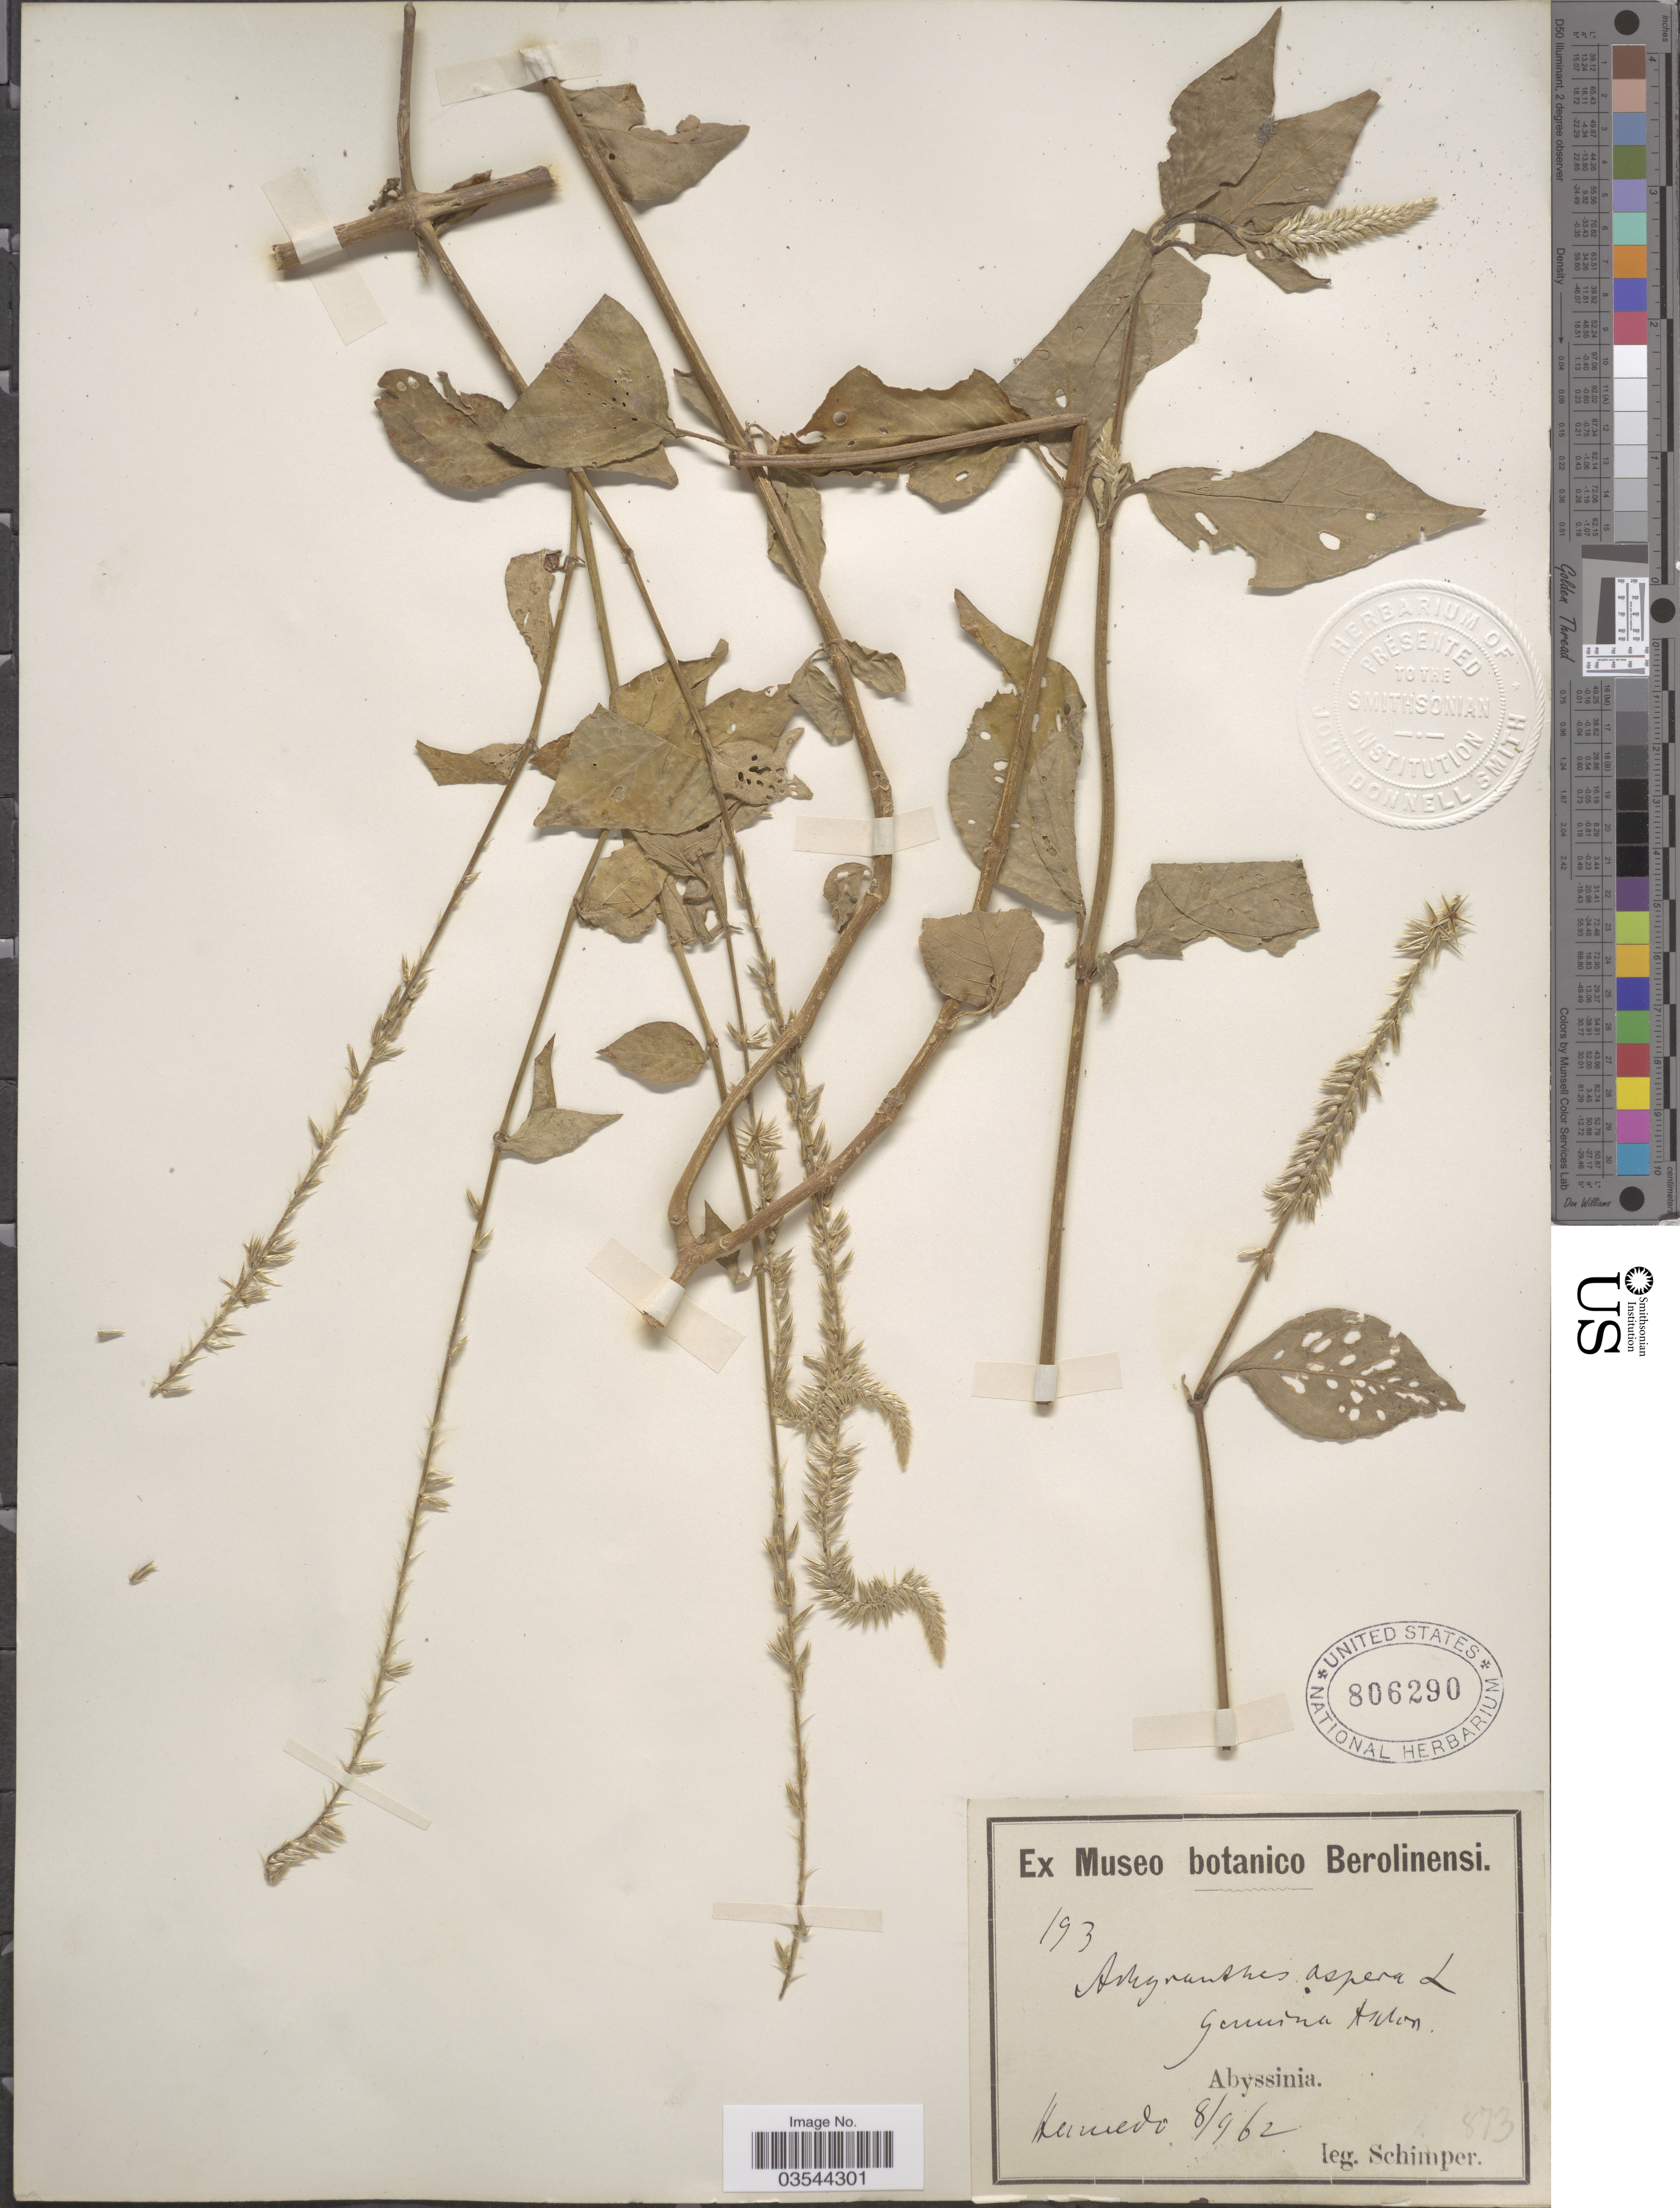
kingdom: Plantae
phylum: Tracheophyta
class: Magnoliopsida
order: Caryophyllales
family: Amaranthaceae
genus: Achyranthes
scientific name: Achyranthes aspera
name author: L.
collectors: -. Schimper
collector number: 193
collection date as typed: Transcribed d/m/y: 8/9/62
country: Ethiopia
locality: Abyssinia. Hermedo [interpreted].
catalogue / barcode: US 806290